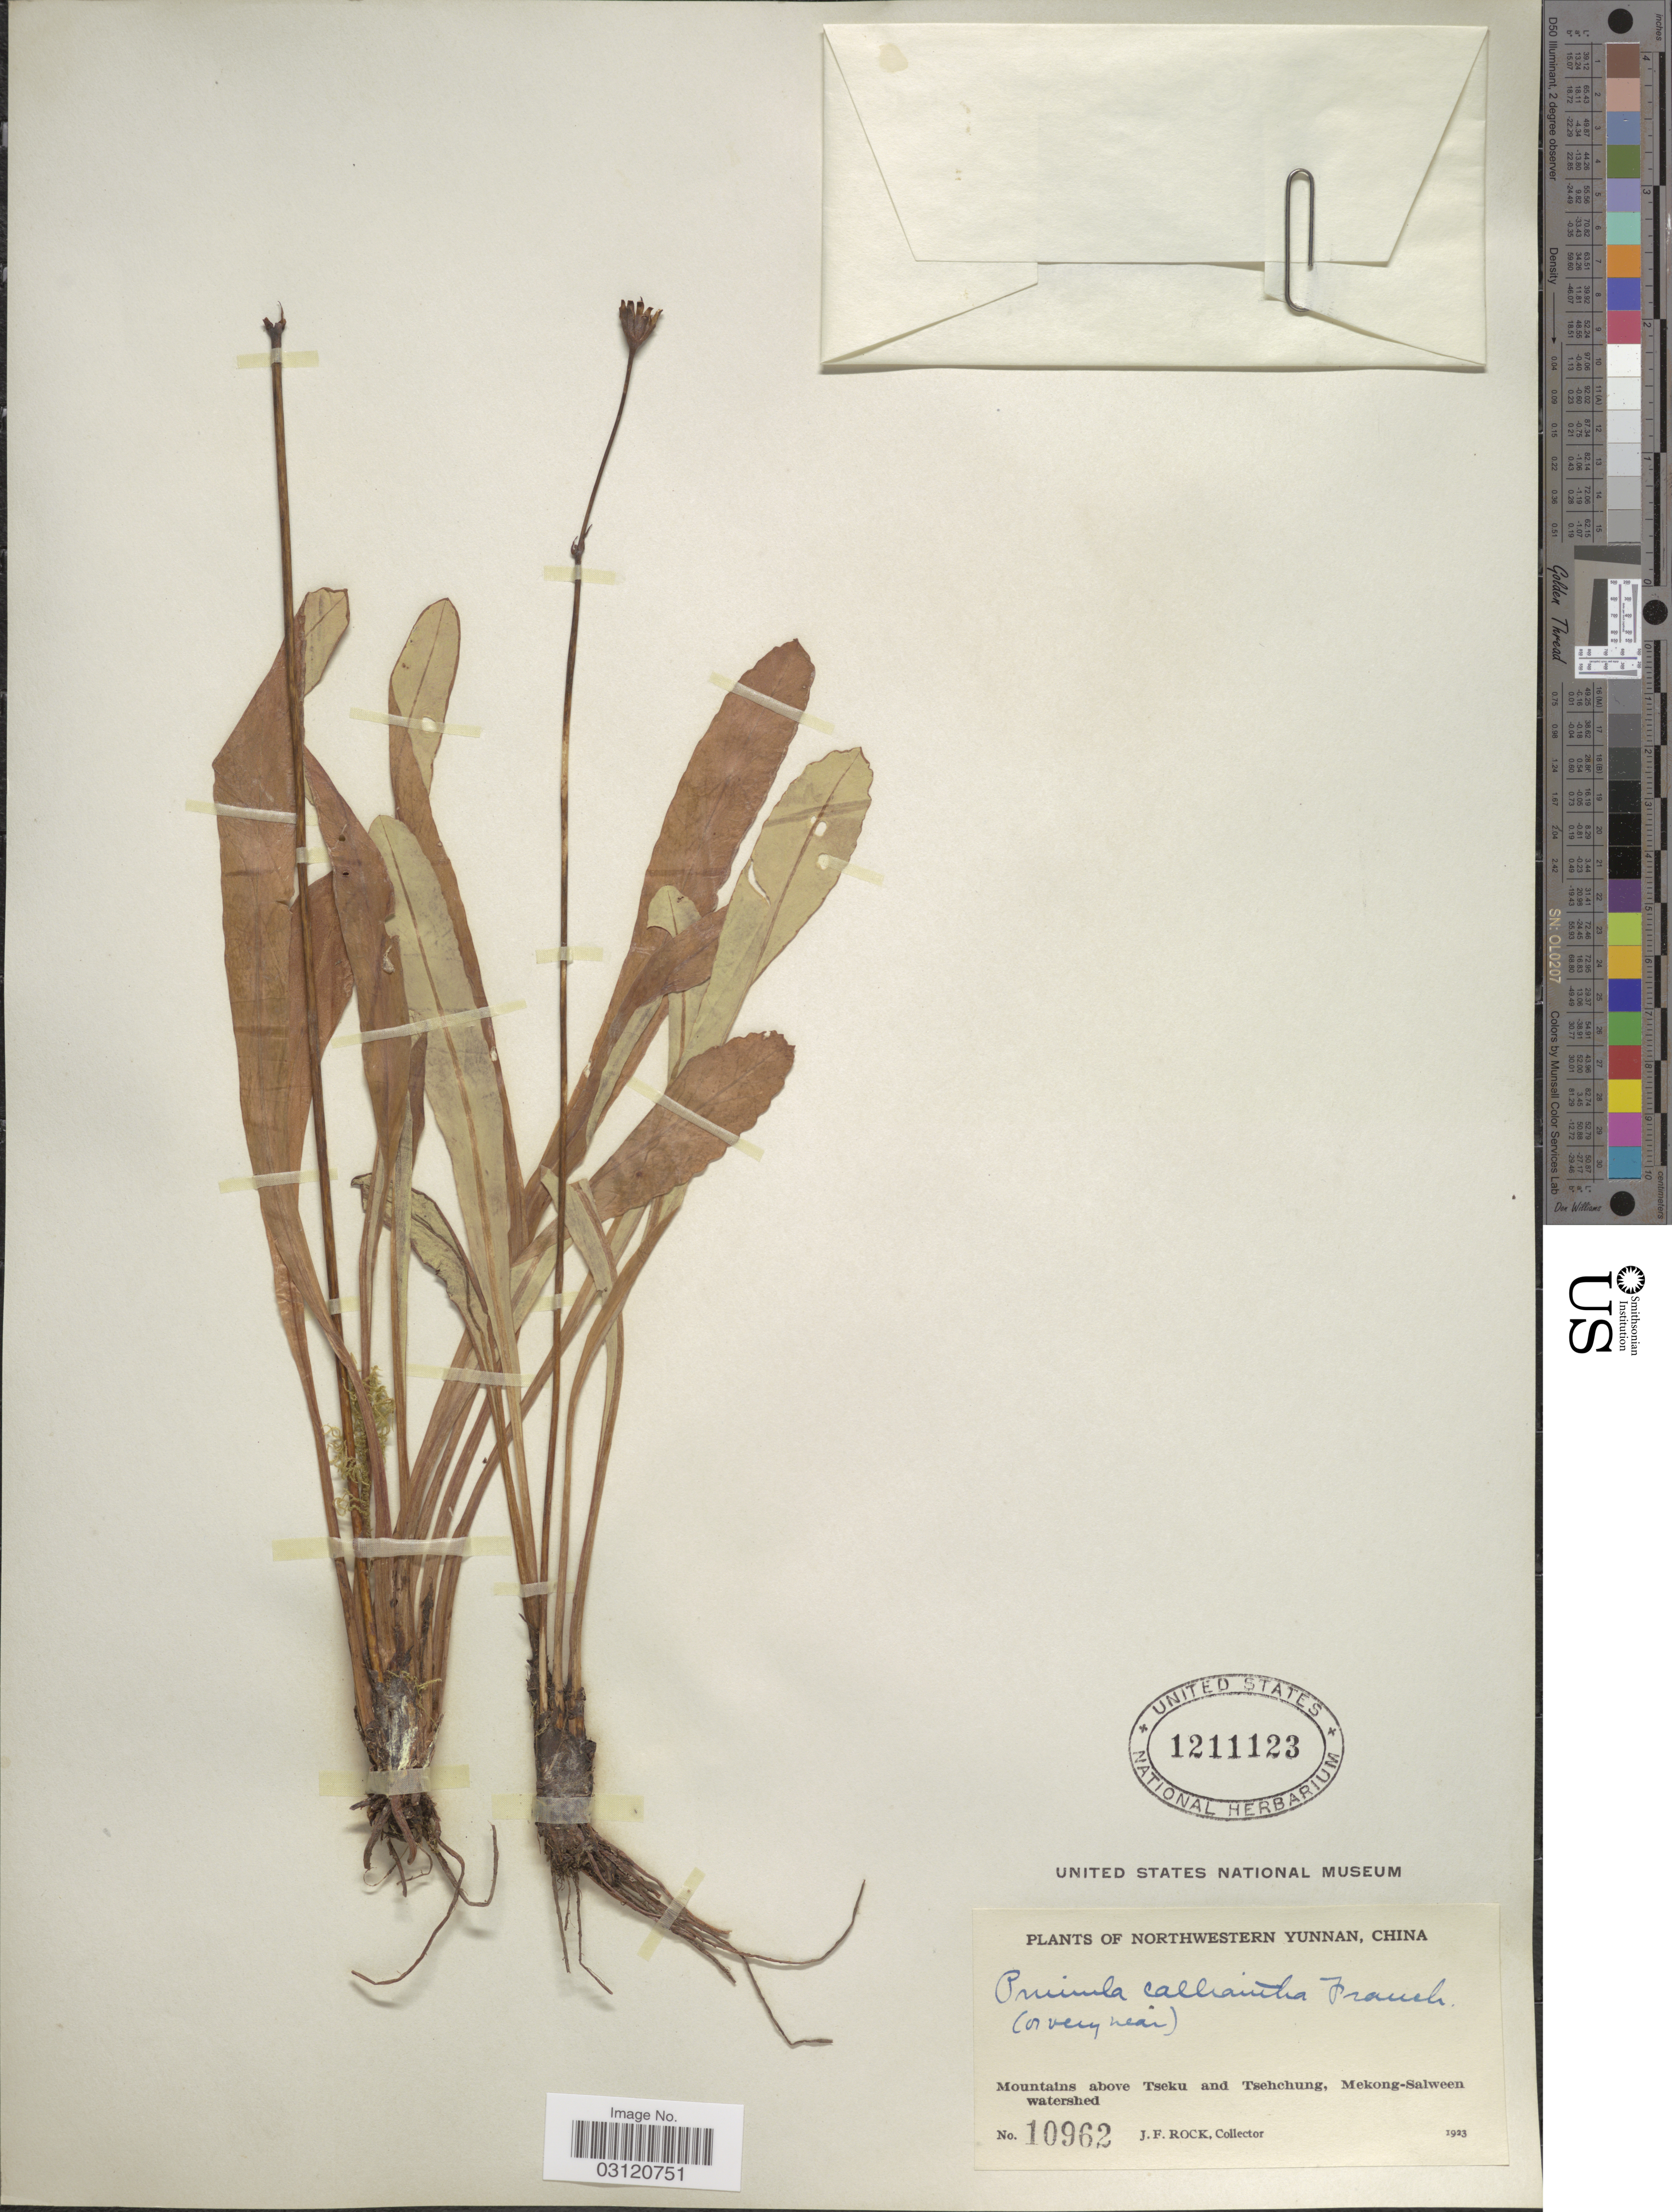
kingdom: Plantae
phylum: Tracheophyta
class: Magnoliopsida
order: Ericales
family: Primulaceae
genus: Primula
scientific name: Primula calliantha subsp. bryophila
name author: (Balf. f. & Farrer) W.W. Sm. & Forrest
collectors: J. Rock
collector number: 10962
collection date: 1923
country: China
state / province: Yunnan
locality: Northwestern Yunnan. Mountains above Tseku and Tsehchung, Mekong-Salween watershed.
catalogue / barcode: US 1211123